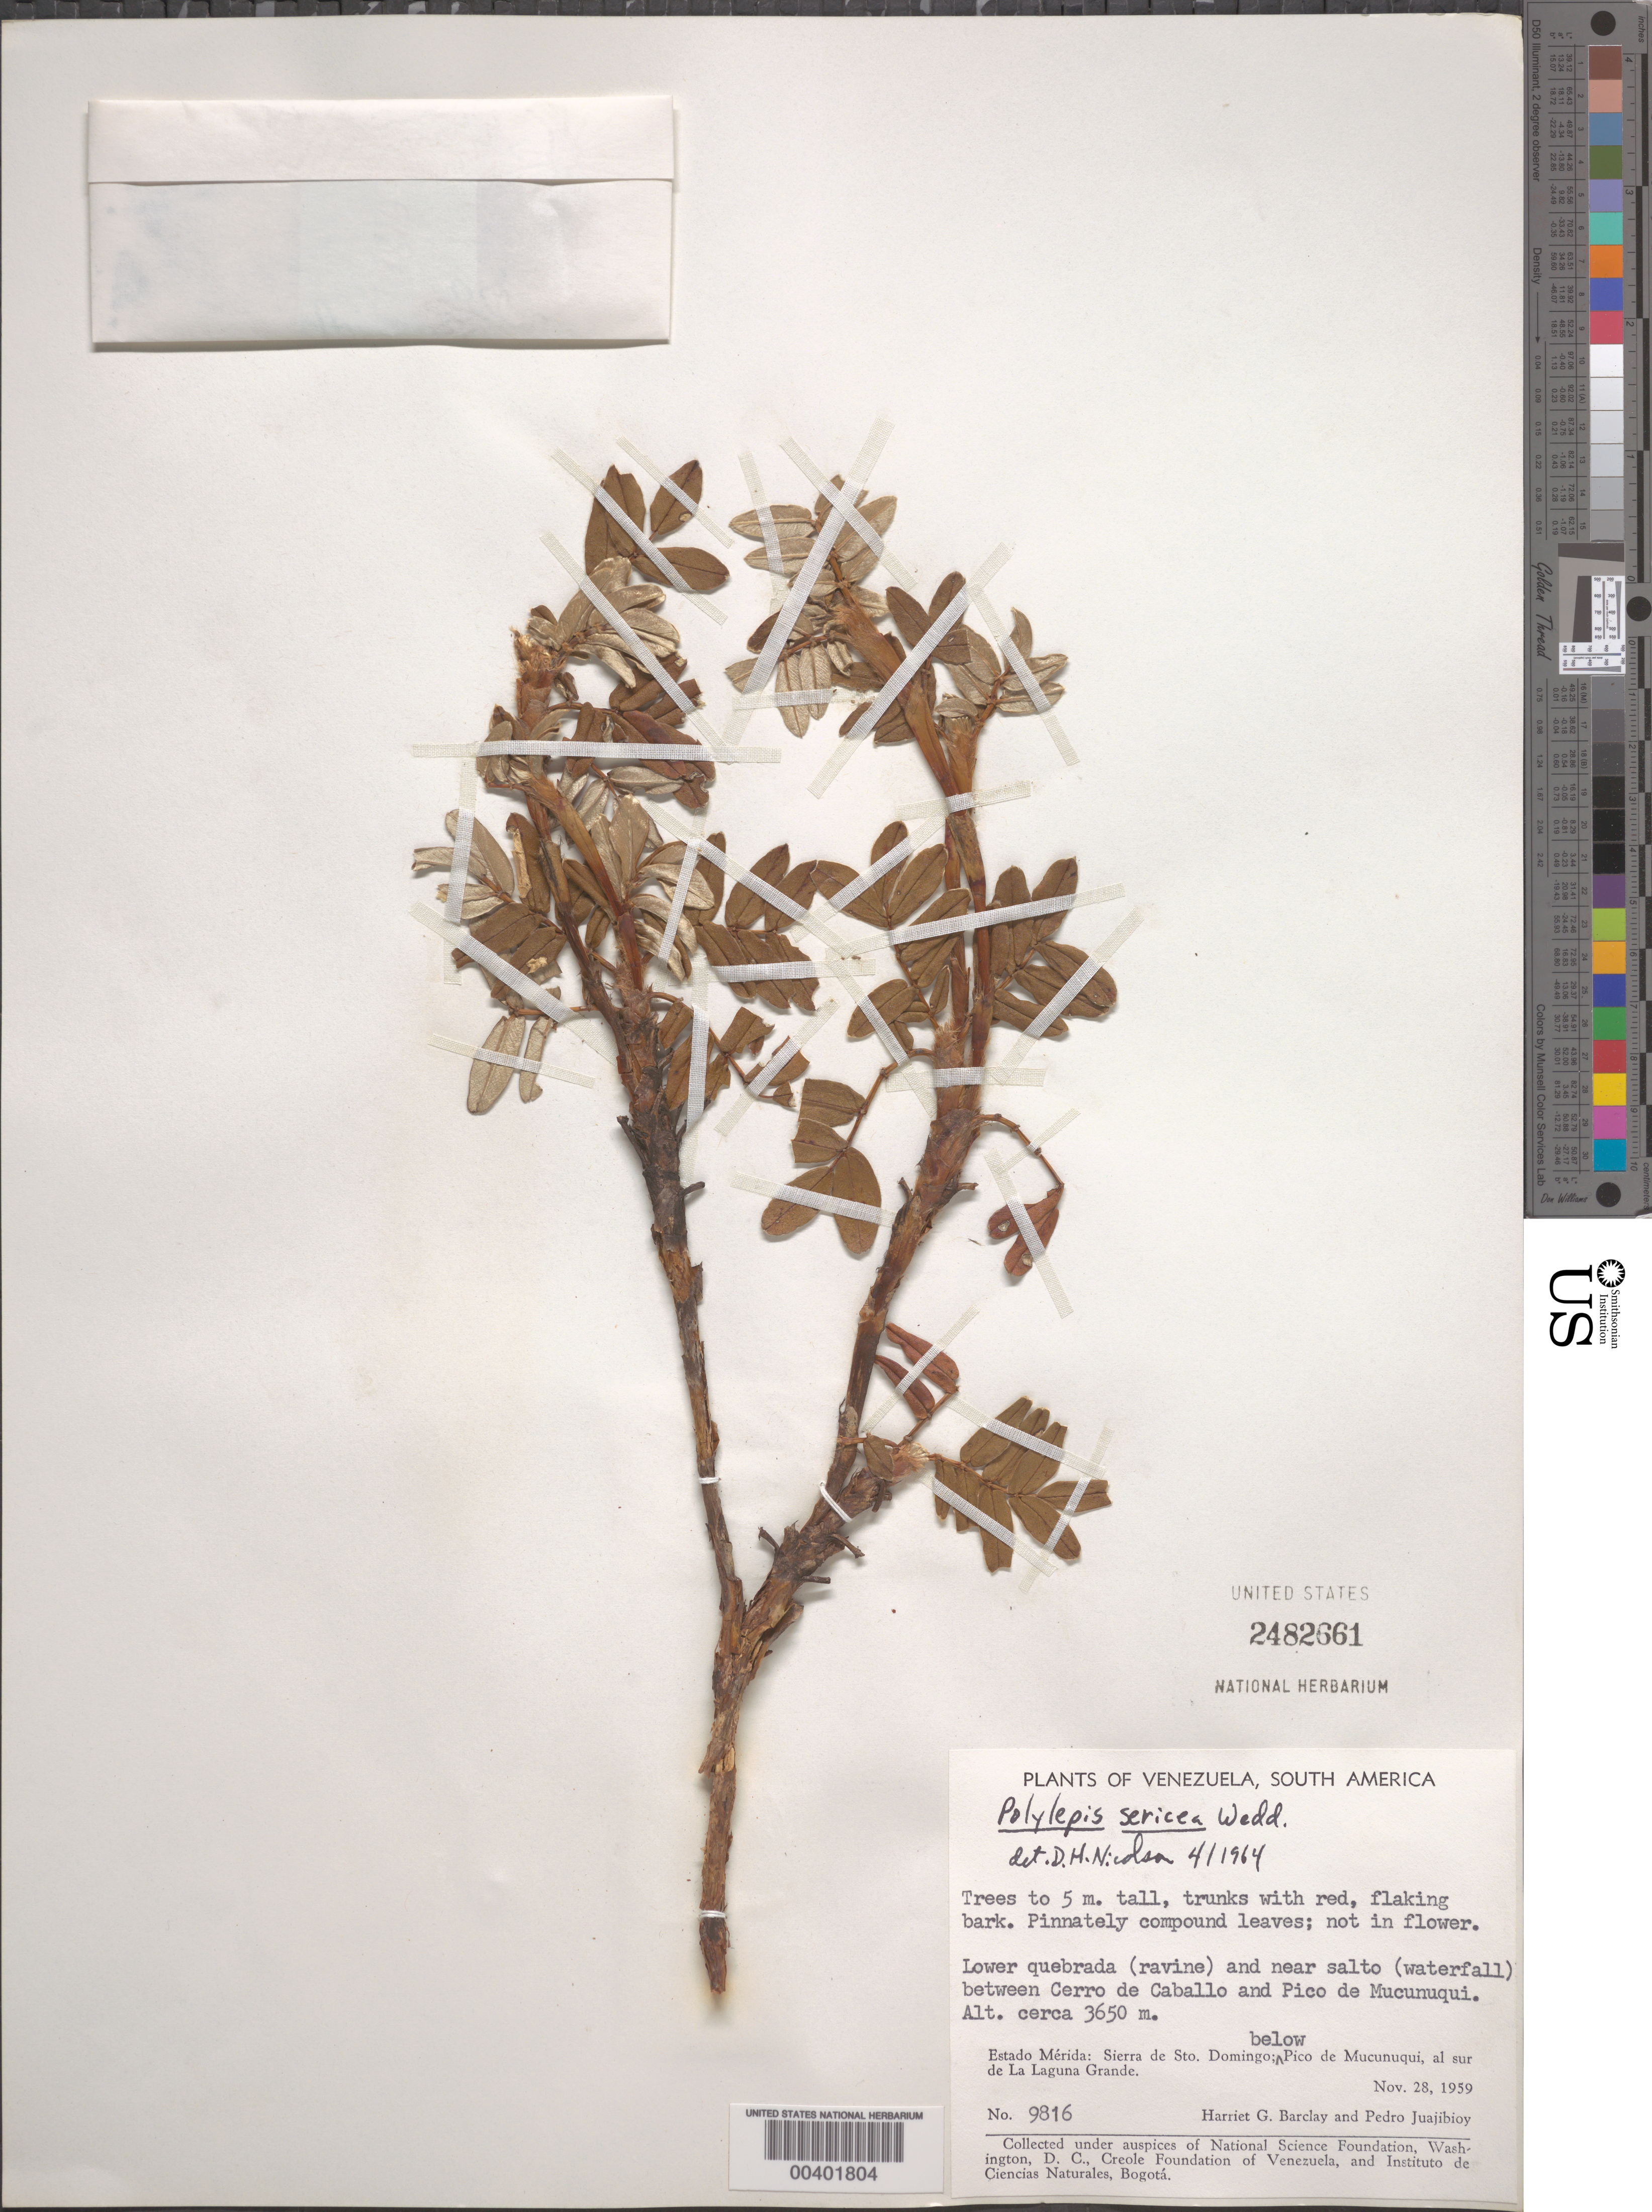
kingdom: Plantae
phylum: Tracheophyta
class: Magnoliopsida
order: Rosales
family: Rosaceae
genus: Polylepis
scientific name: Polylepis sericea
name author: Wedd.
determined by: Nicolson, Dan H.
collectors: H. G. Barclay & P. Juajibioy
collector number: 9816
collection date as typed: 28 Nov 1959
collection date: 1959-11-28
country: Venezuela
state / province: Mérida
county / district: Rangel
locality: Between Cerro de Caballo and Pico de Mucunuqui. Sirra de Sto. Domingo; below Pico de Mucunuque, al sur de La Laguna Grande. Grande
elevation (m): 3650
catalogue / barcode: US 2482661